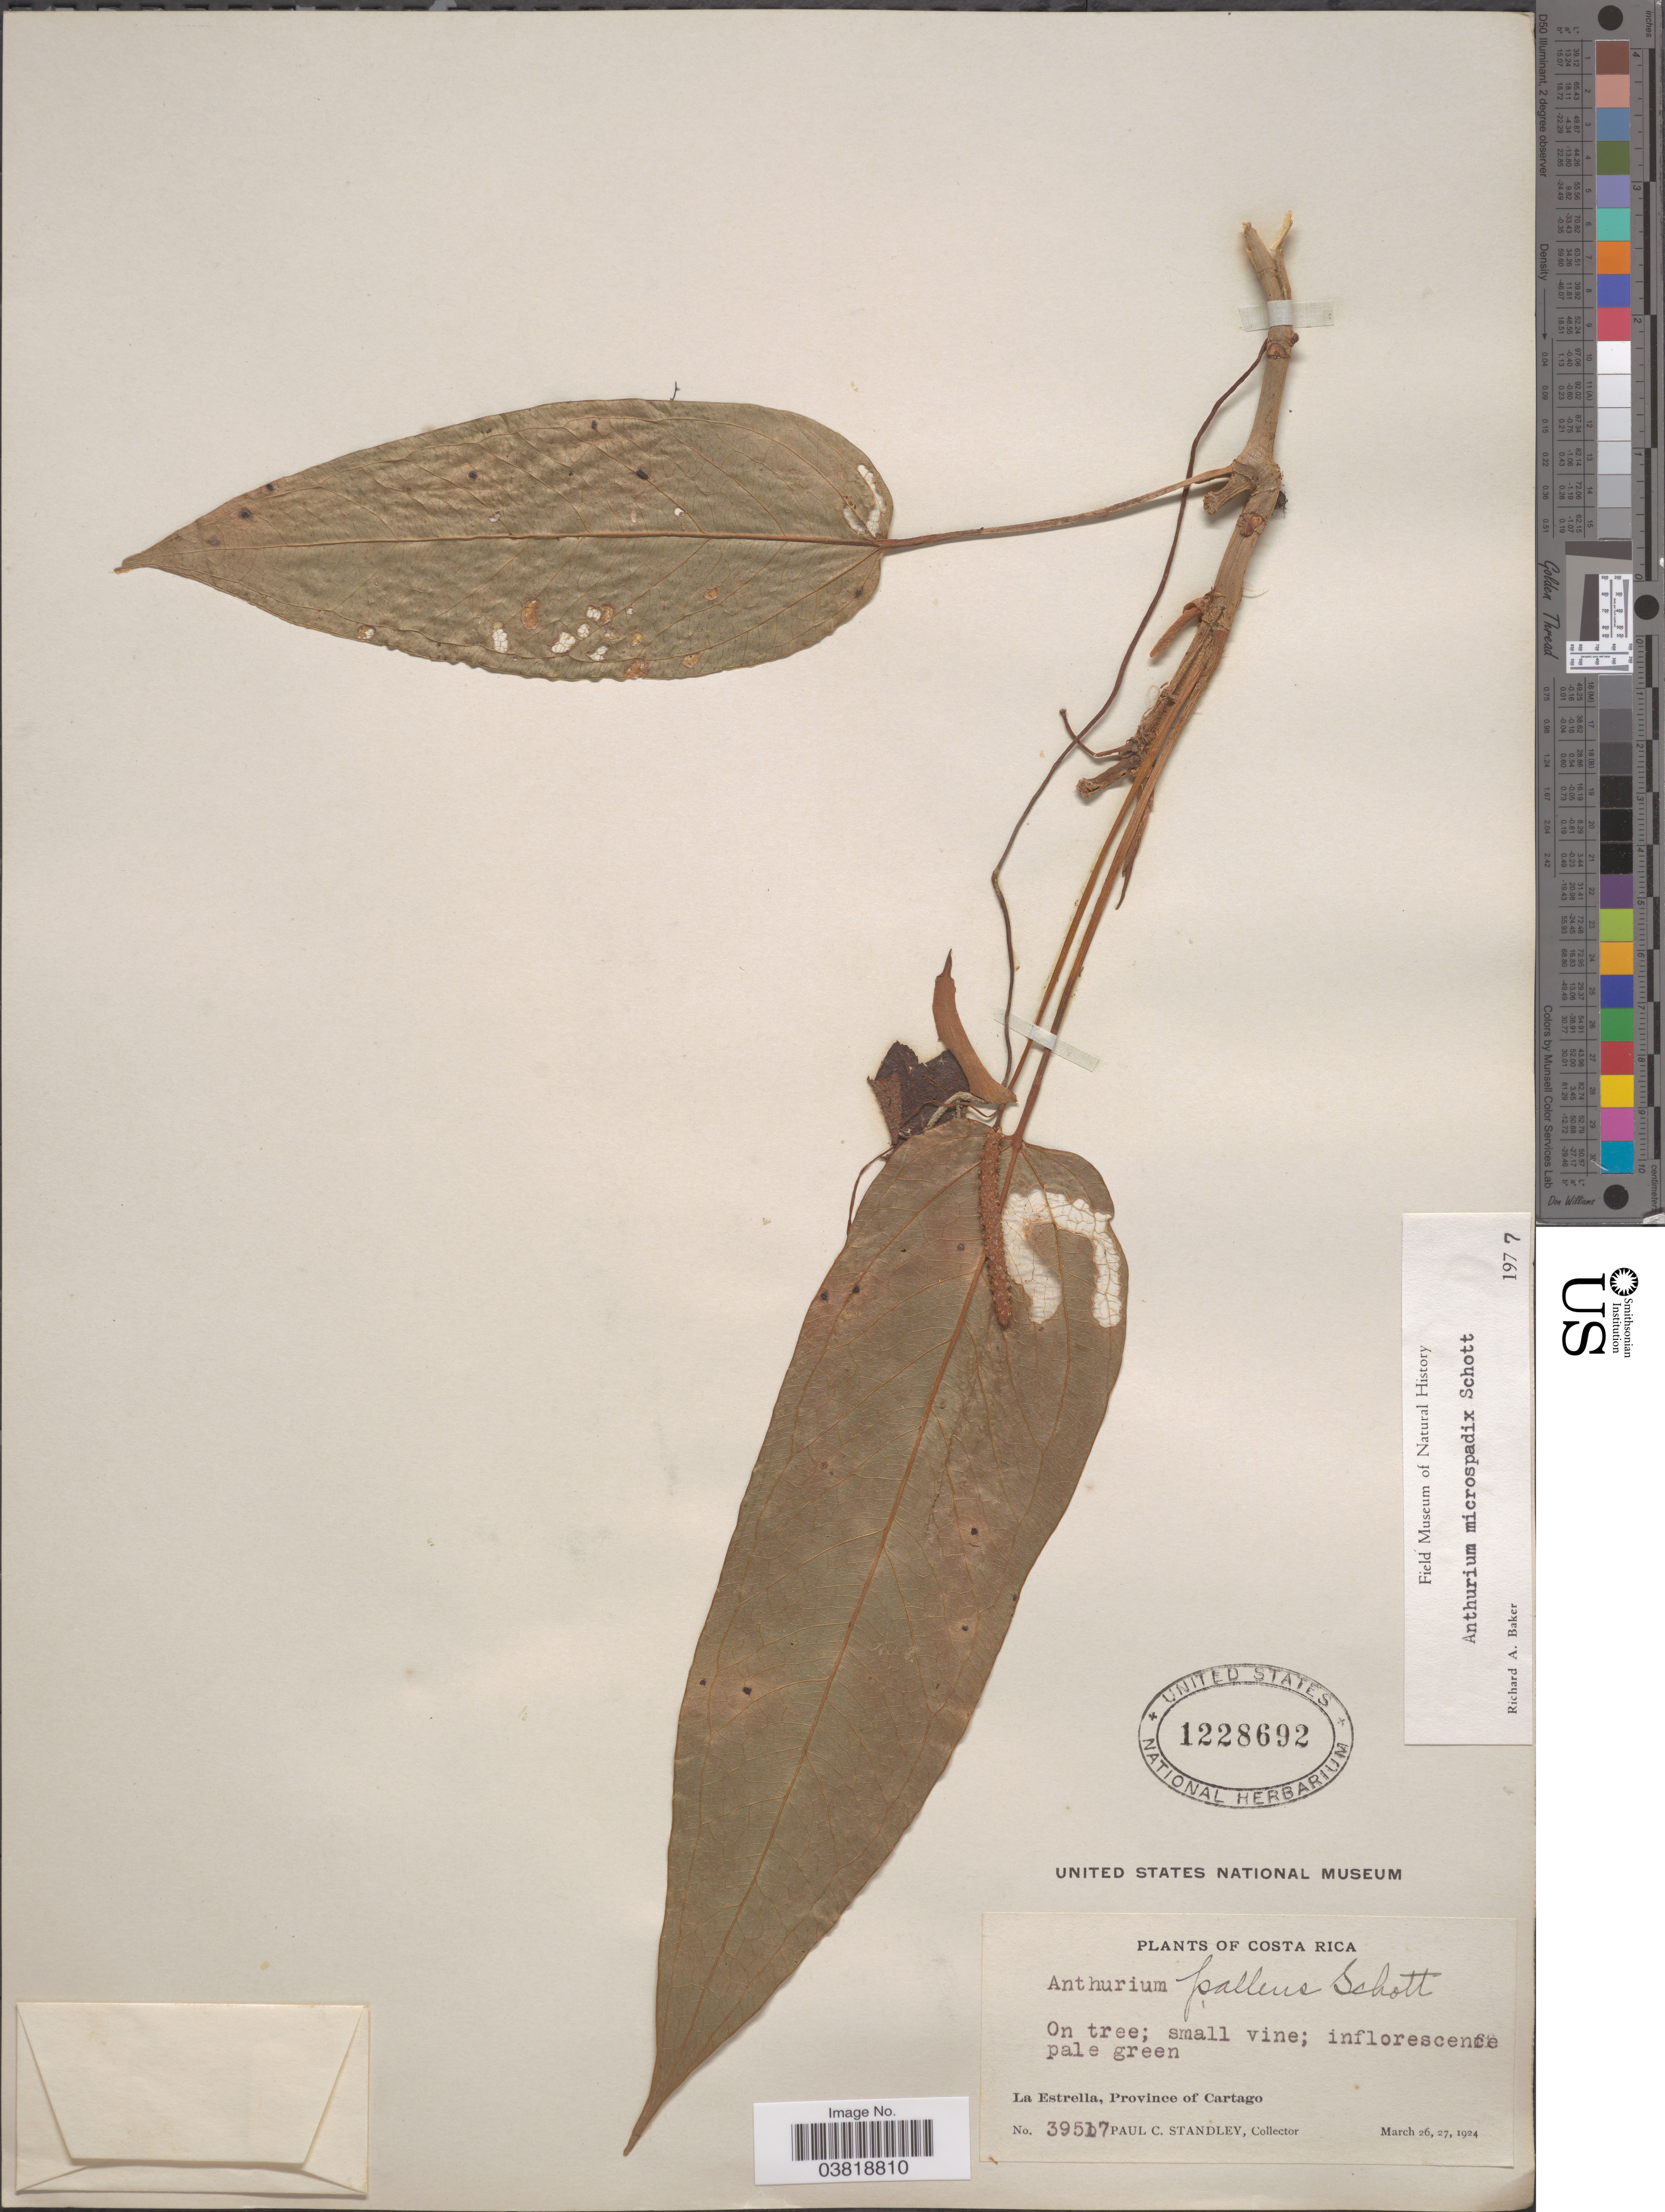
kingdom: Plantae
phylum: Tracheophyta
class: Liliopsida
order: Alismatales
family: Araceae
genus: Anthurium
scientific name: Anthurium microspadix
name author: Schott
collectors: P. C. Standley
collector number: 39517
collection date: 1924-03-26/1924-03-27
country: Costa Rica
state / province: Cartago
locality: La Estrella.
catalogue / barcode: US 1228692